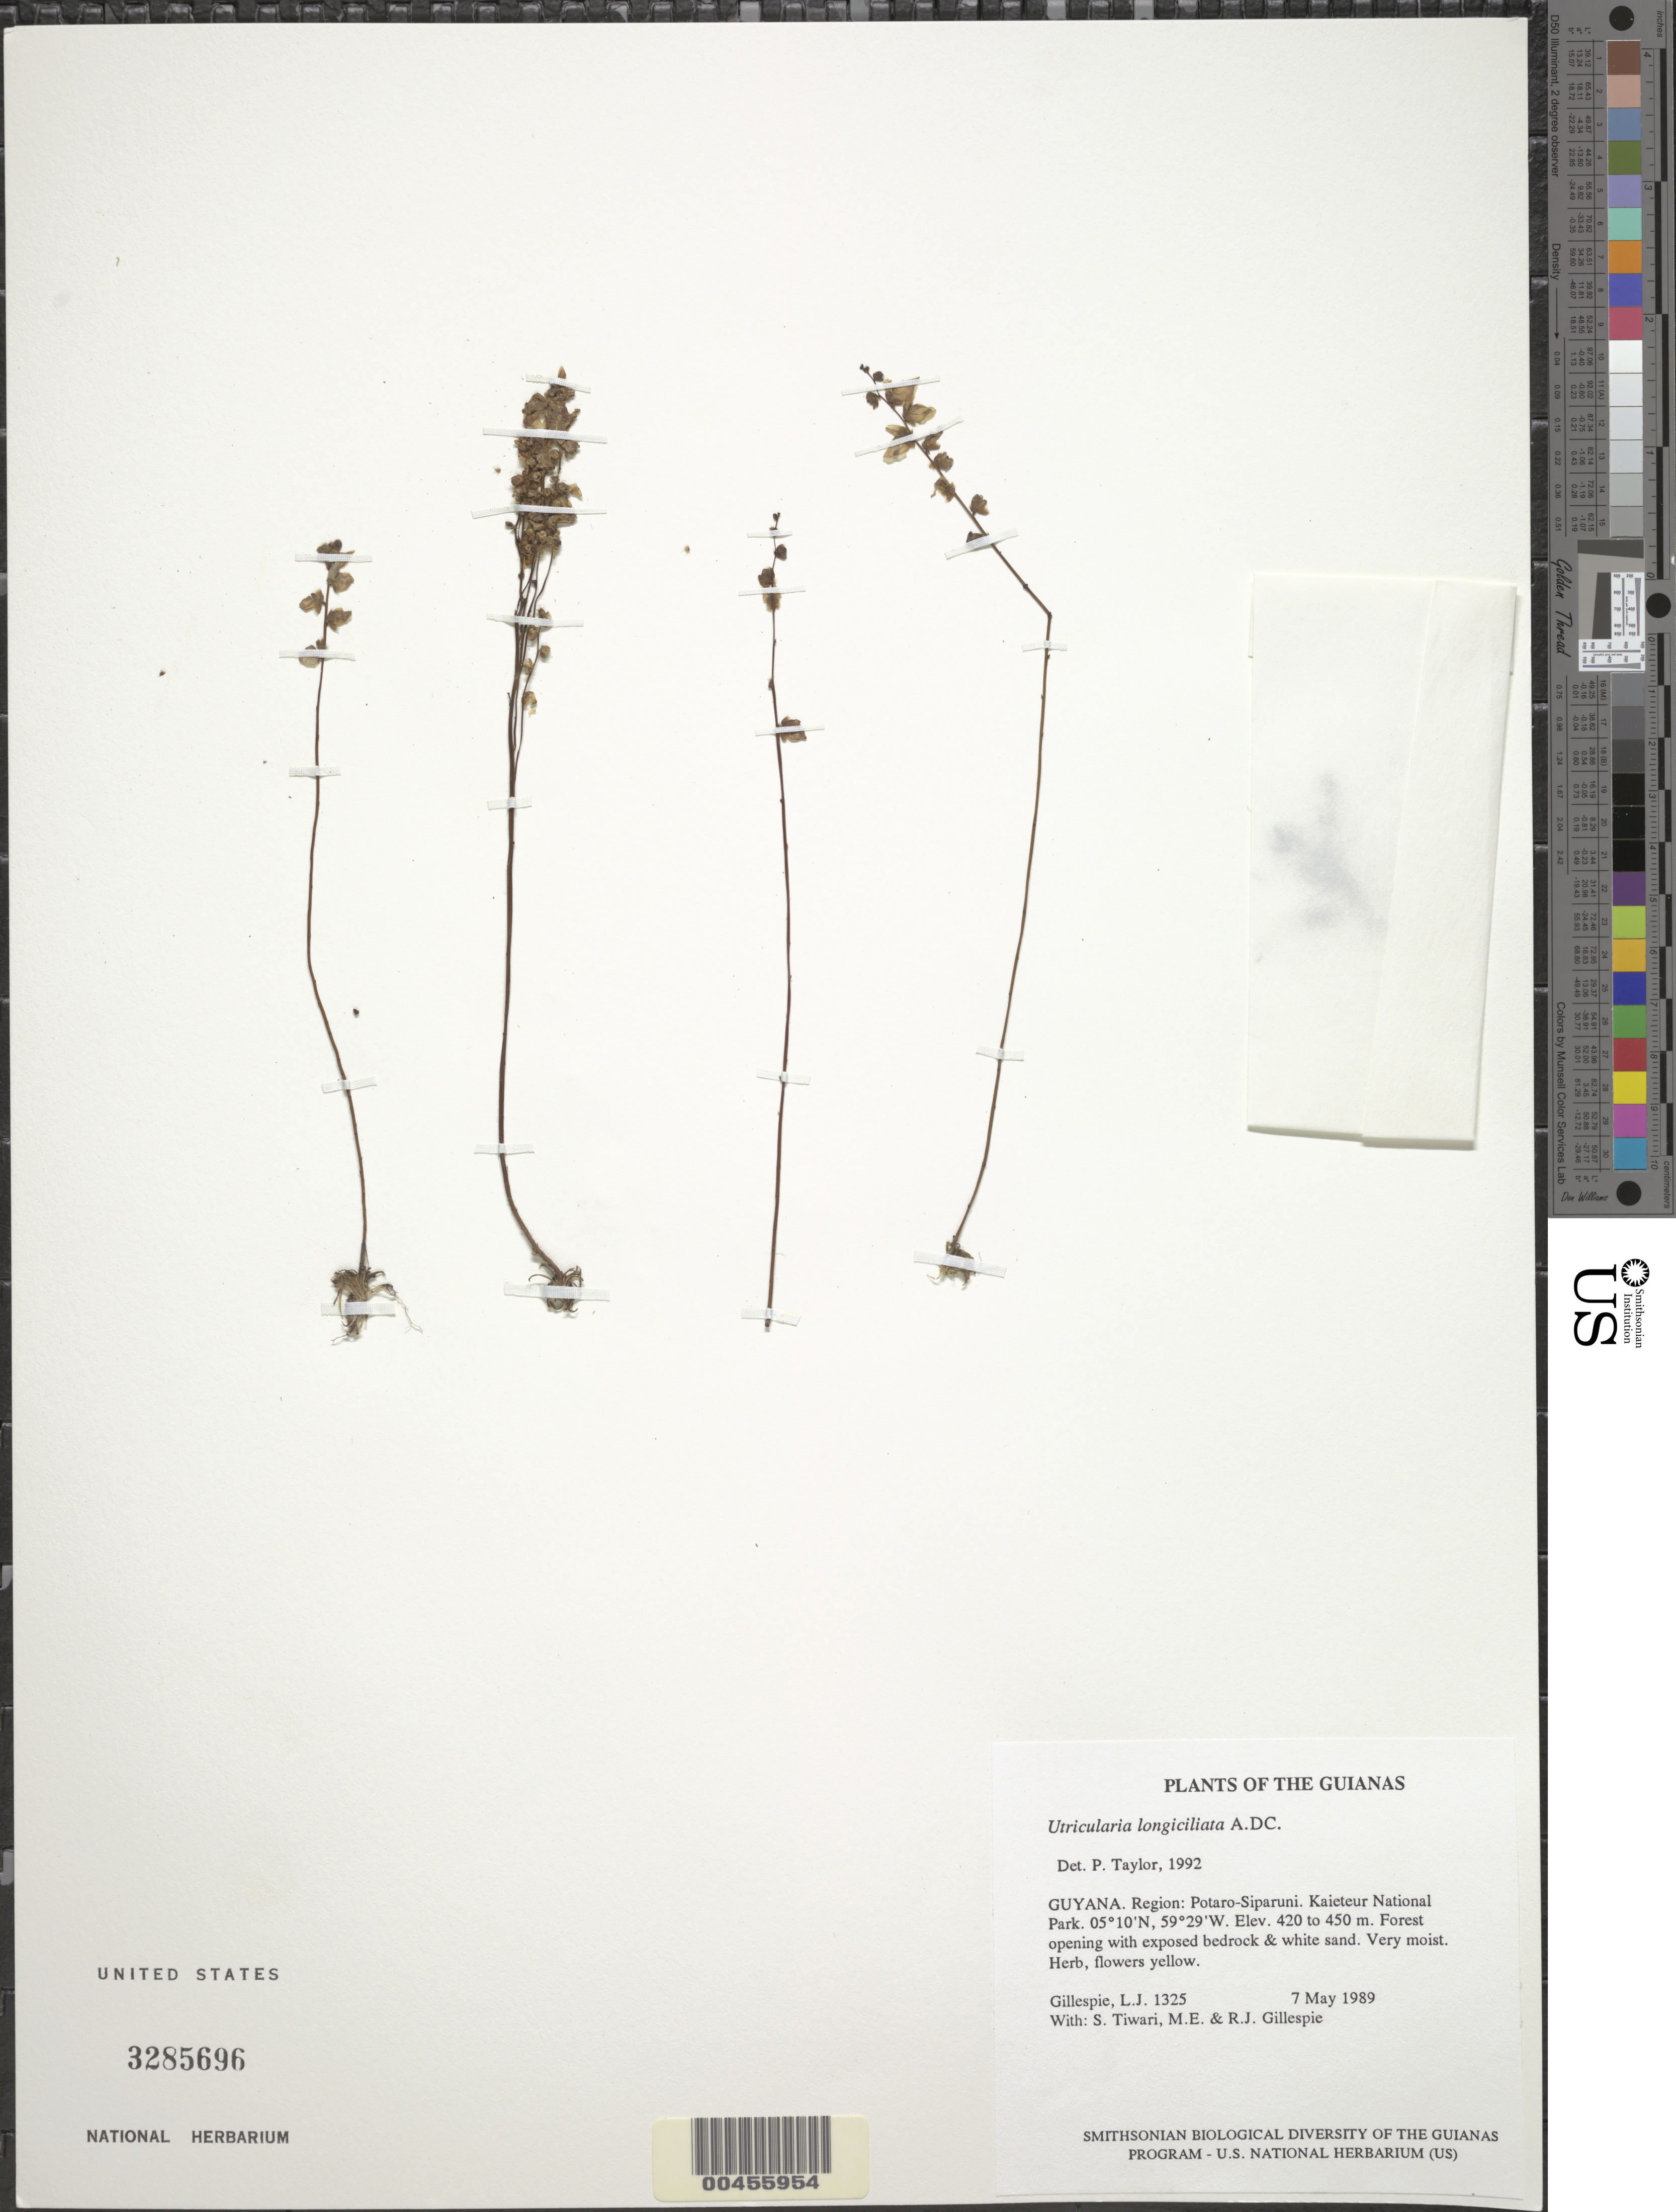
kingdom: Plantae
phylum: Tracheophyta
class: Magnoliopsida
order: Lamiales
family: Lentibulariaceae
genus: Utricularia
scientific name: Utricularia longeciliata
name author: A. DC.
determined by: Taylor, P.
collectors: L. J. Gillespie, S. Tiwari, M. Gillespie & R. Gillespie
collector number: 1325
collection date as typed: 7 May 1989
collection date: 1989-05-07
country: Guyana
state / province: Potaro-Siparuni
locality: Kaieteur National Park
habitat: Forest opening with exposed bedrock & white sand. Very moist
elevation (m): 420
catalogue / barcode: US 3285696